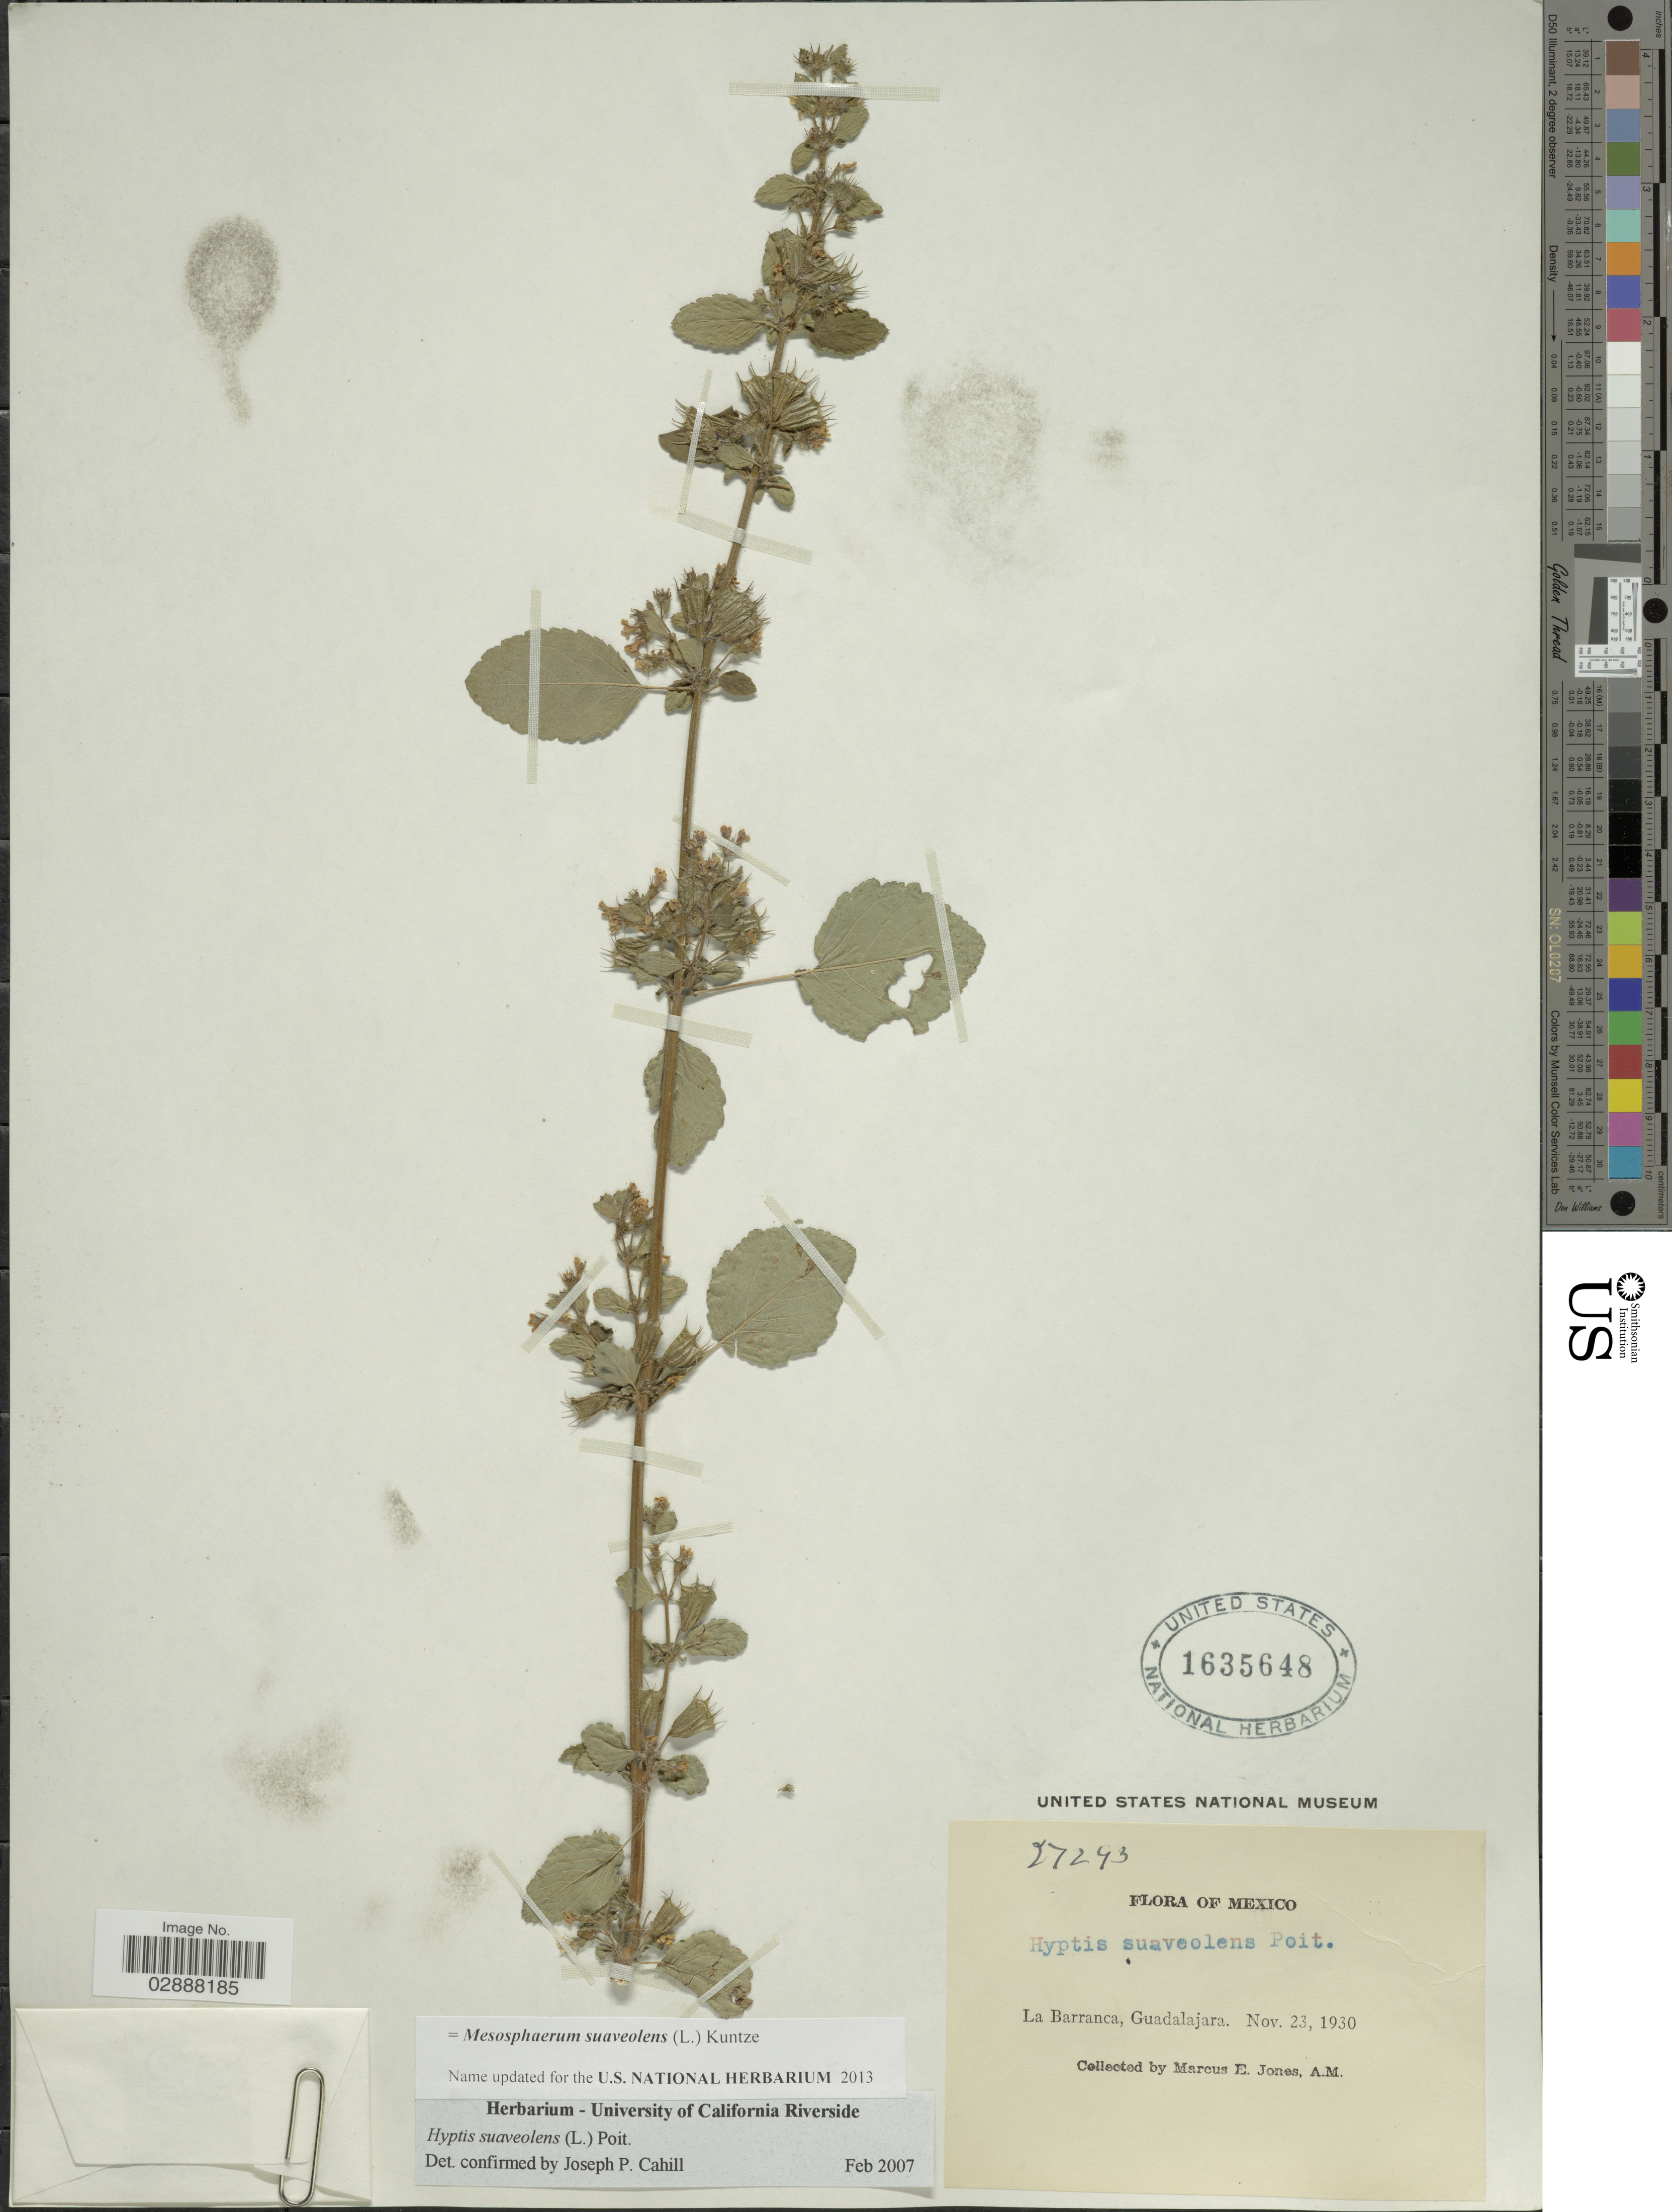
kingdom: Plantae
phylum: Tracheophyta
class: Magnoliopsida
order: Lamiales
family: Lamiaceae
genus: Mesosphaerum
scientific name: Mesosphaerum suaveolens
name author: (L.) Kuntze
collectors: M. E. Jones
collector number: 27293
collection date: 1930-11-23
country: Mexico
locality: La Barranca, Guadalajara.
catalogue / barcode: US 1635648